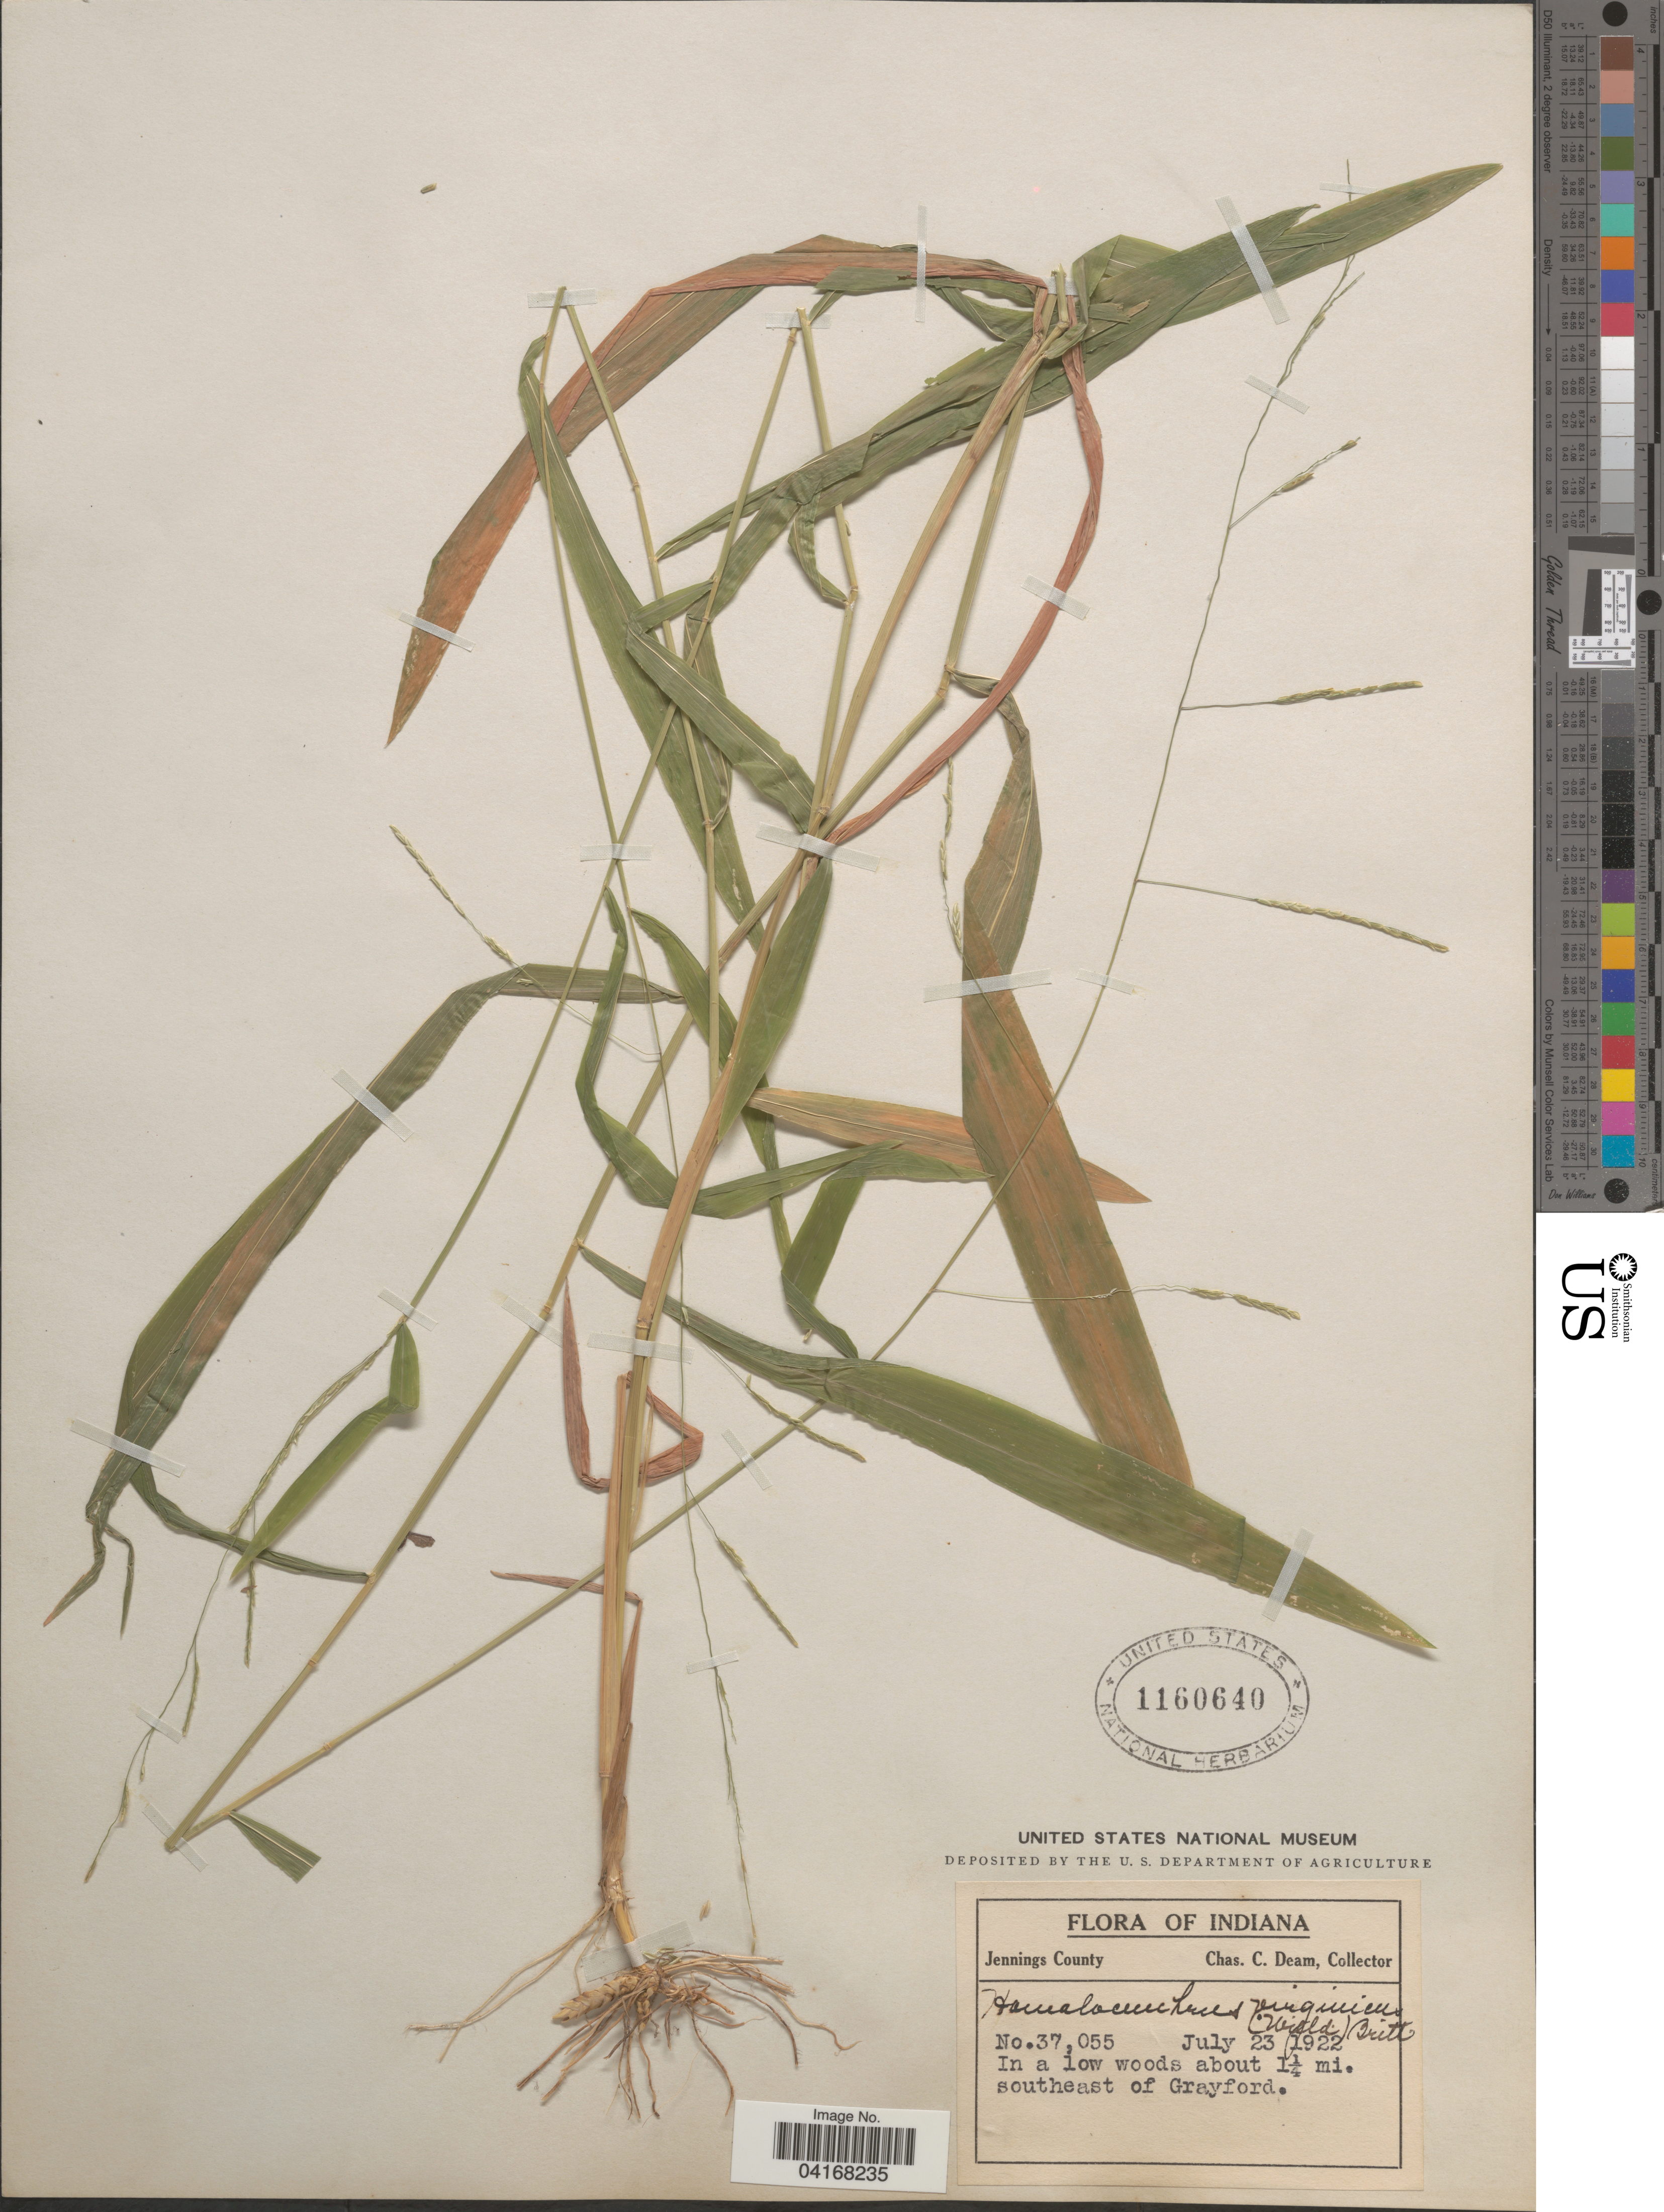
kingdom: Plantae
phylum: Tracheophyta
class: Liliopsida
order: Poales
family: Poaceae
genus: Leersia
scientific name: Leersia virginica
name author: Willd.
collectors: C. C. Deam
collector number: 37055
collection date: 1922-07-23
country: United States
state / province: Indiana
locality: Jennings County. In a low woods about 1¼ mi. southeast of Grayford.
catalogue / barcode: US 1160640